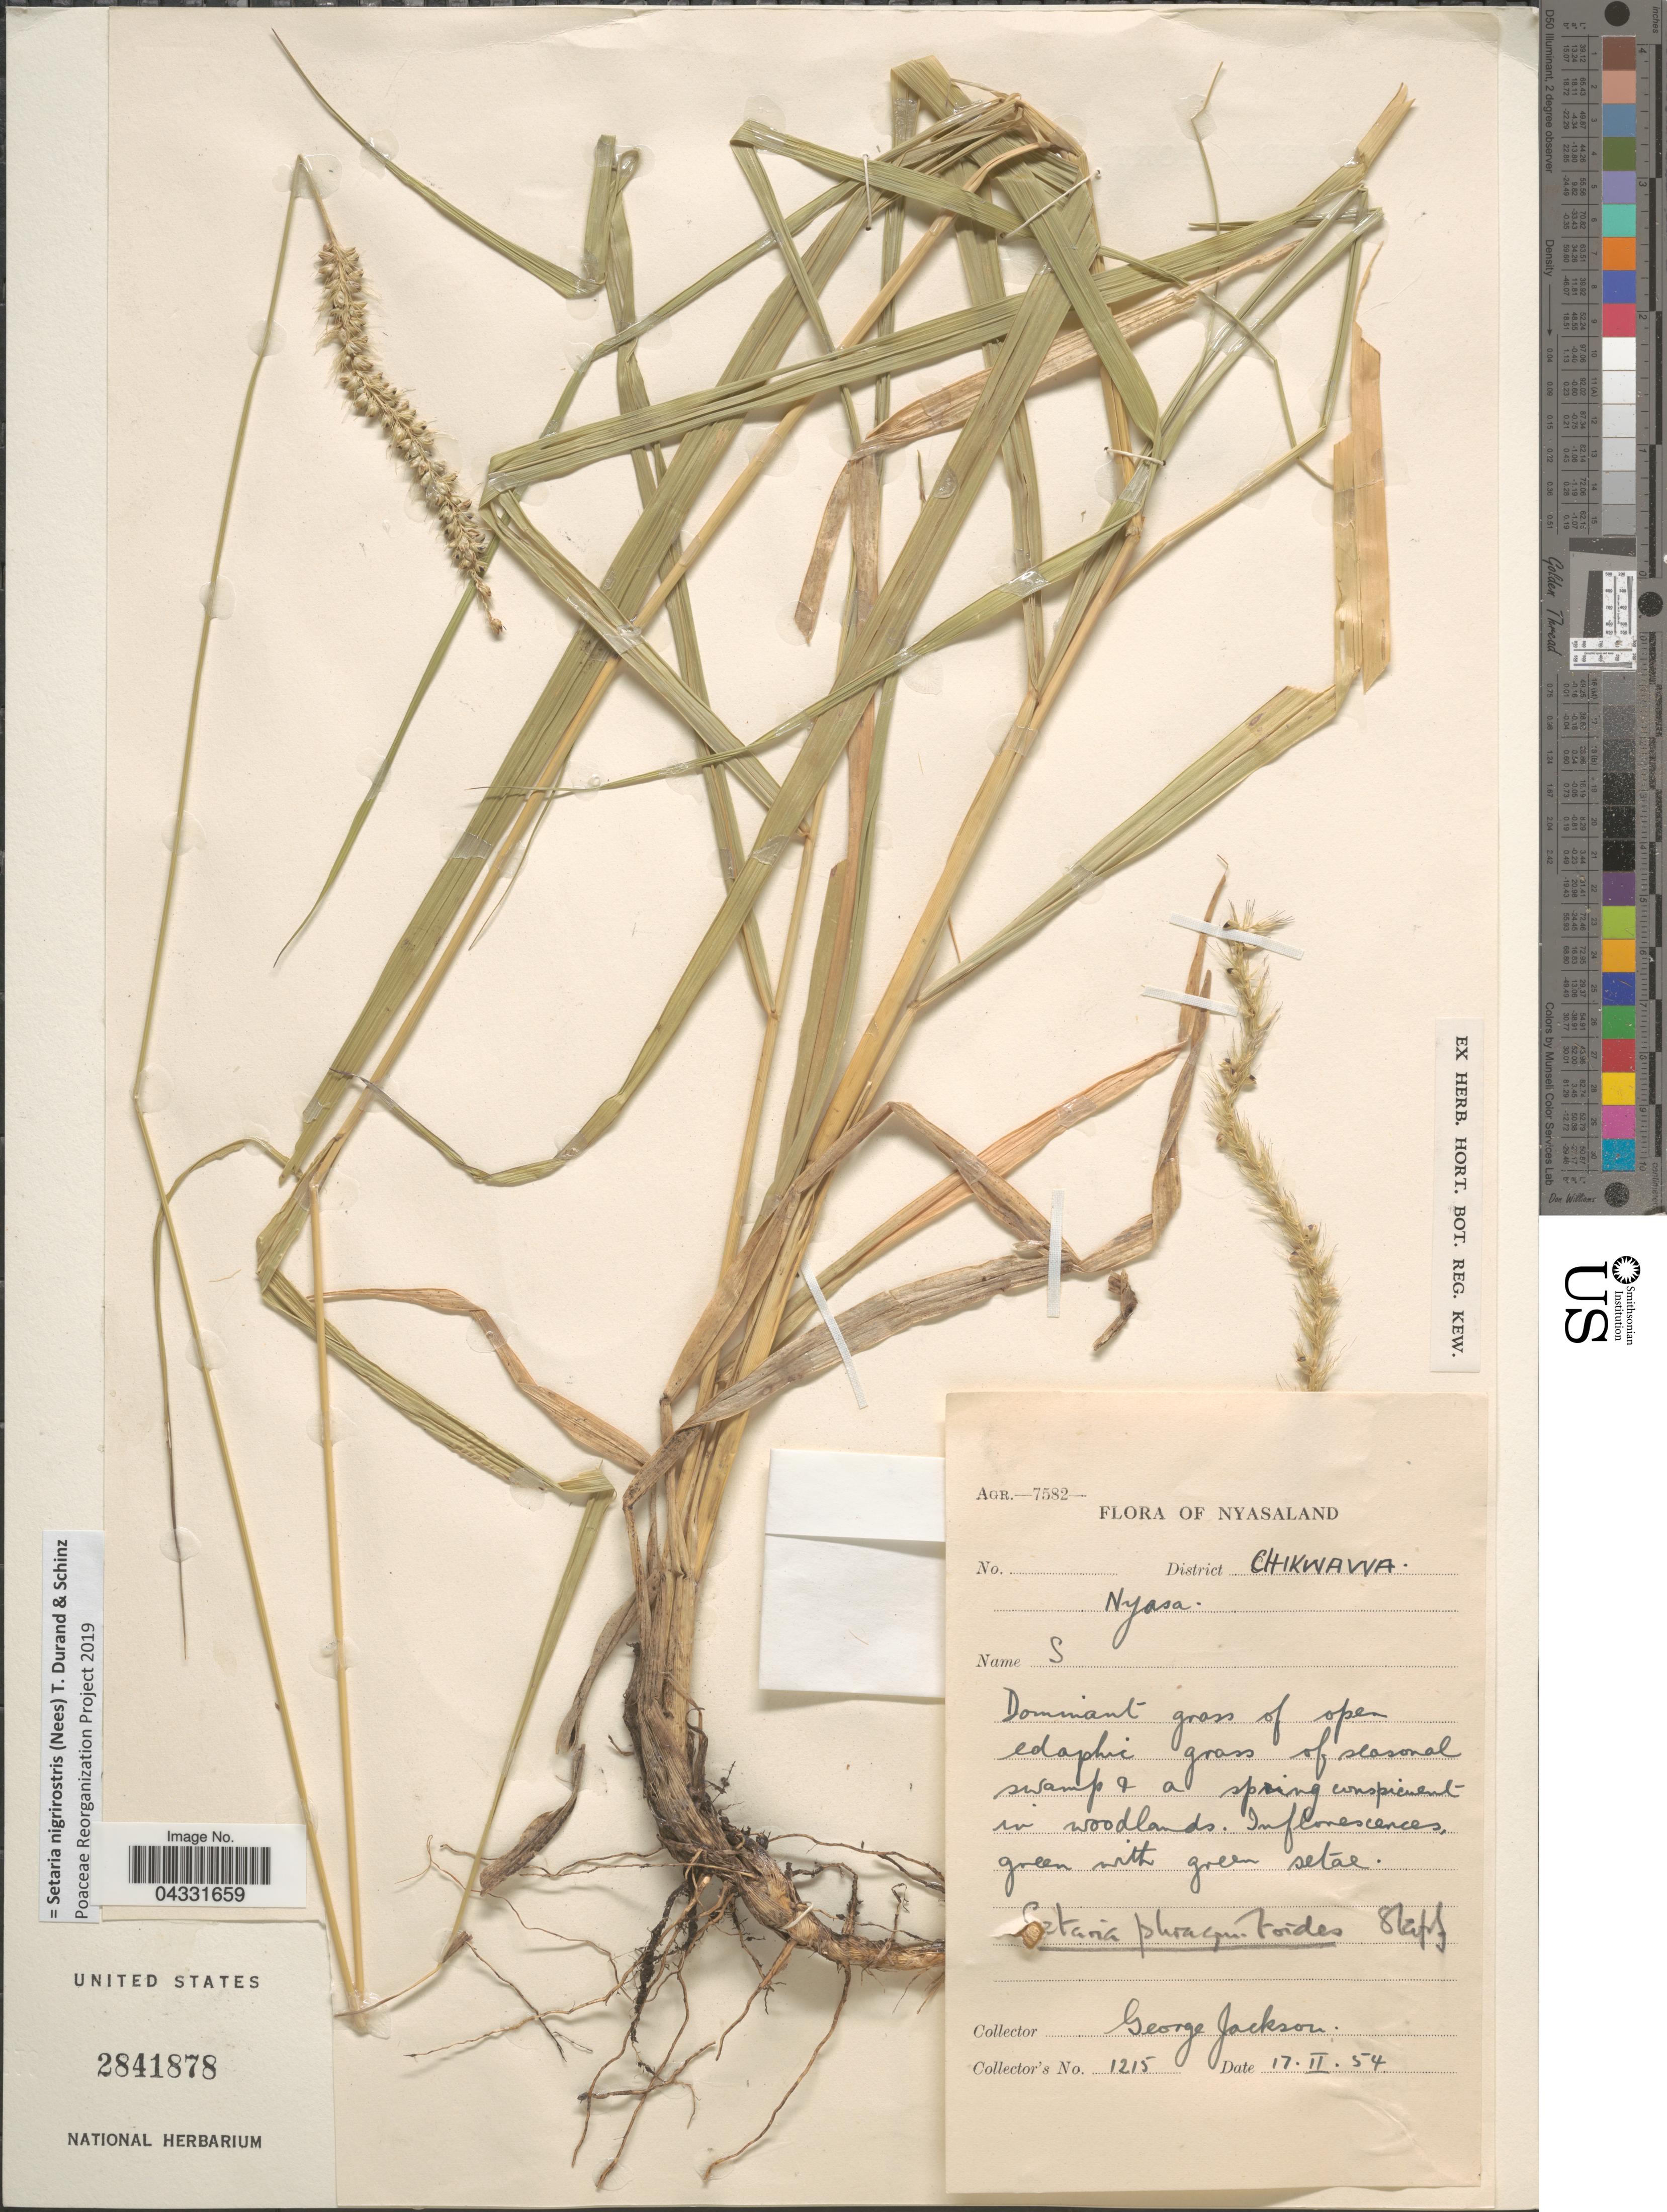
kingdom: Plantae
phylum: Tracheophyta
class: Liliopsida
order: Poales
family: Poaceae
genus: Setaria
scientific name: Setaria nigrirostris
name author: (Nees) Durand & Schinz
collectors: G. Jackson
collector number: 1215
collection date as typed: Transcribed d/m/y: 17/2/54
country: Malawi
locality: Nyasaland. District Chikwawa.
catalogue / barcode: US 2841878